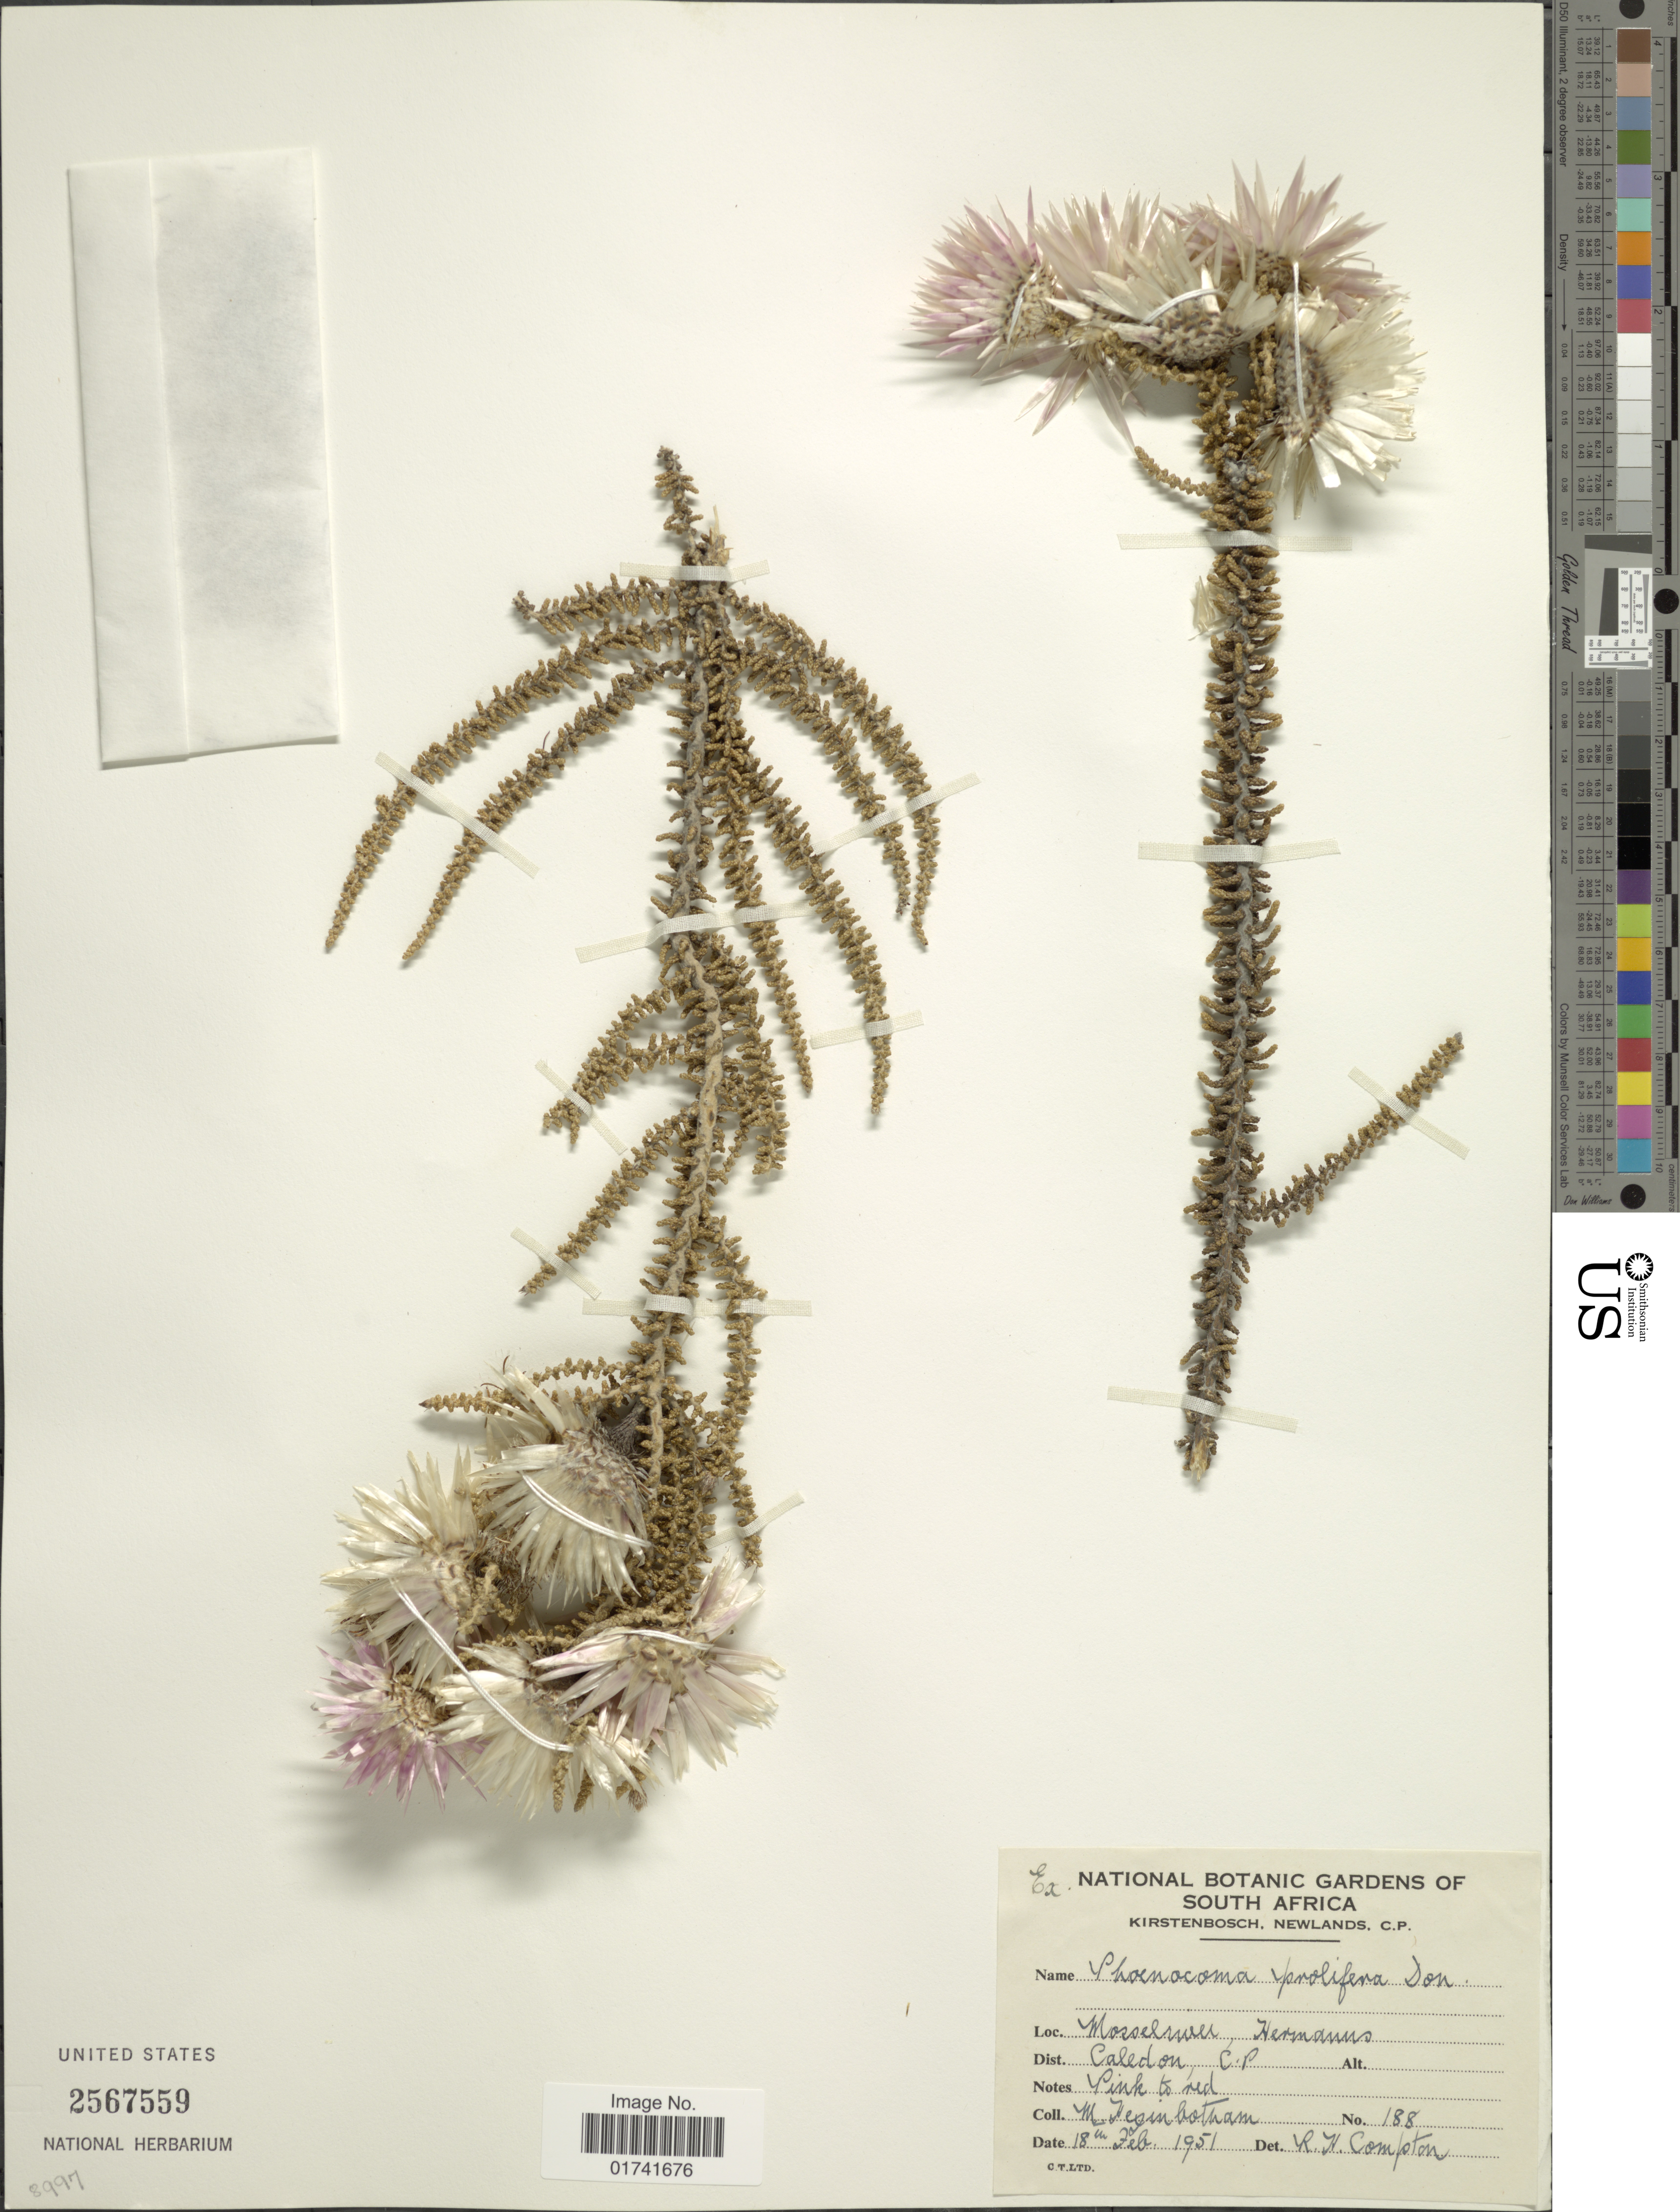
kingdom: Plantae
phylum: Tracheophyta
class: Magnoliopsida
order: Asterales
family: Asteraceae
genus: Phaenocoma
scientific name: Phaenocoma prolifera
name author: (L.) D. Don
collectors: M. Gotham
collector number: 188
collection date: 1951-02-18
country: South Africa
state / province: Western Cape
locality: Caledon, Mosselriver, Hermanus.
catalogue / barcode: US 2567559